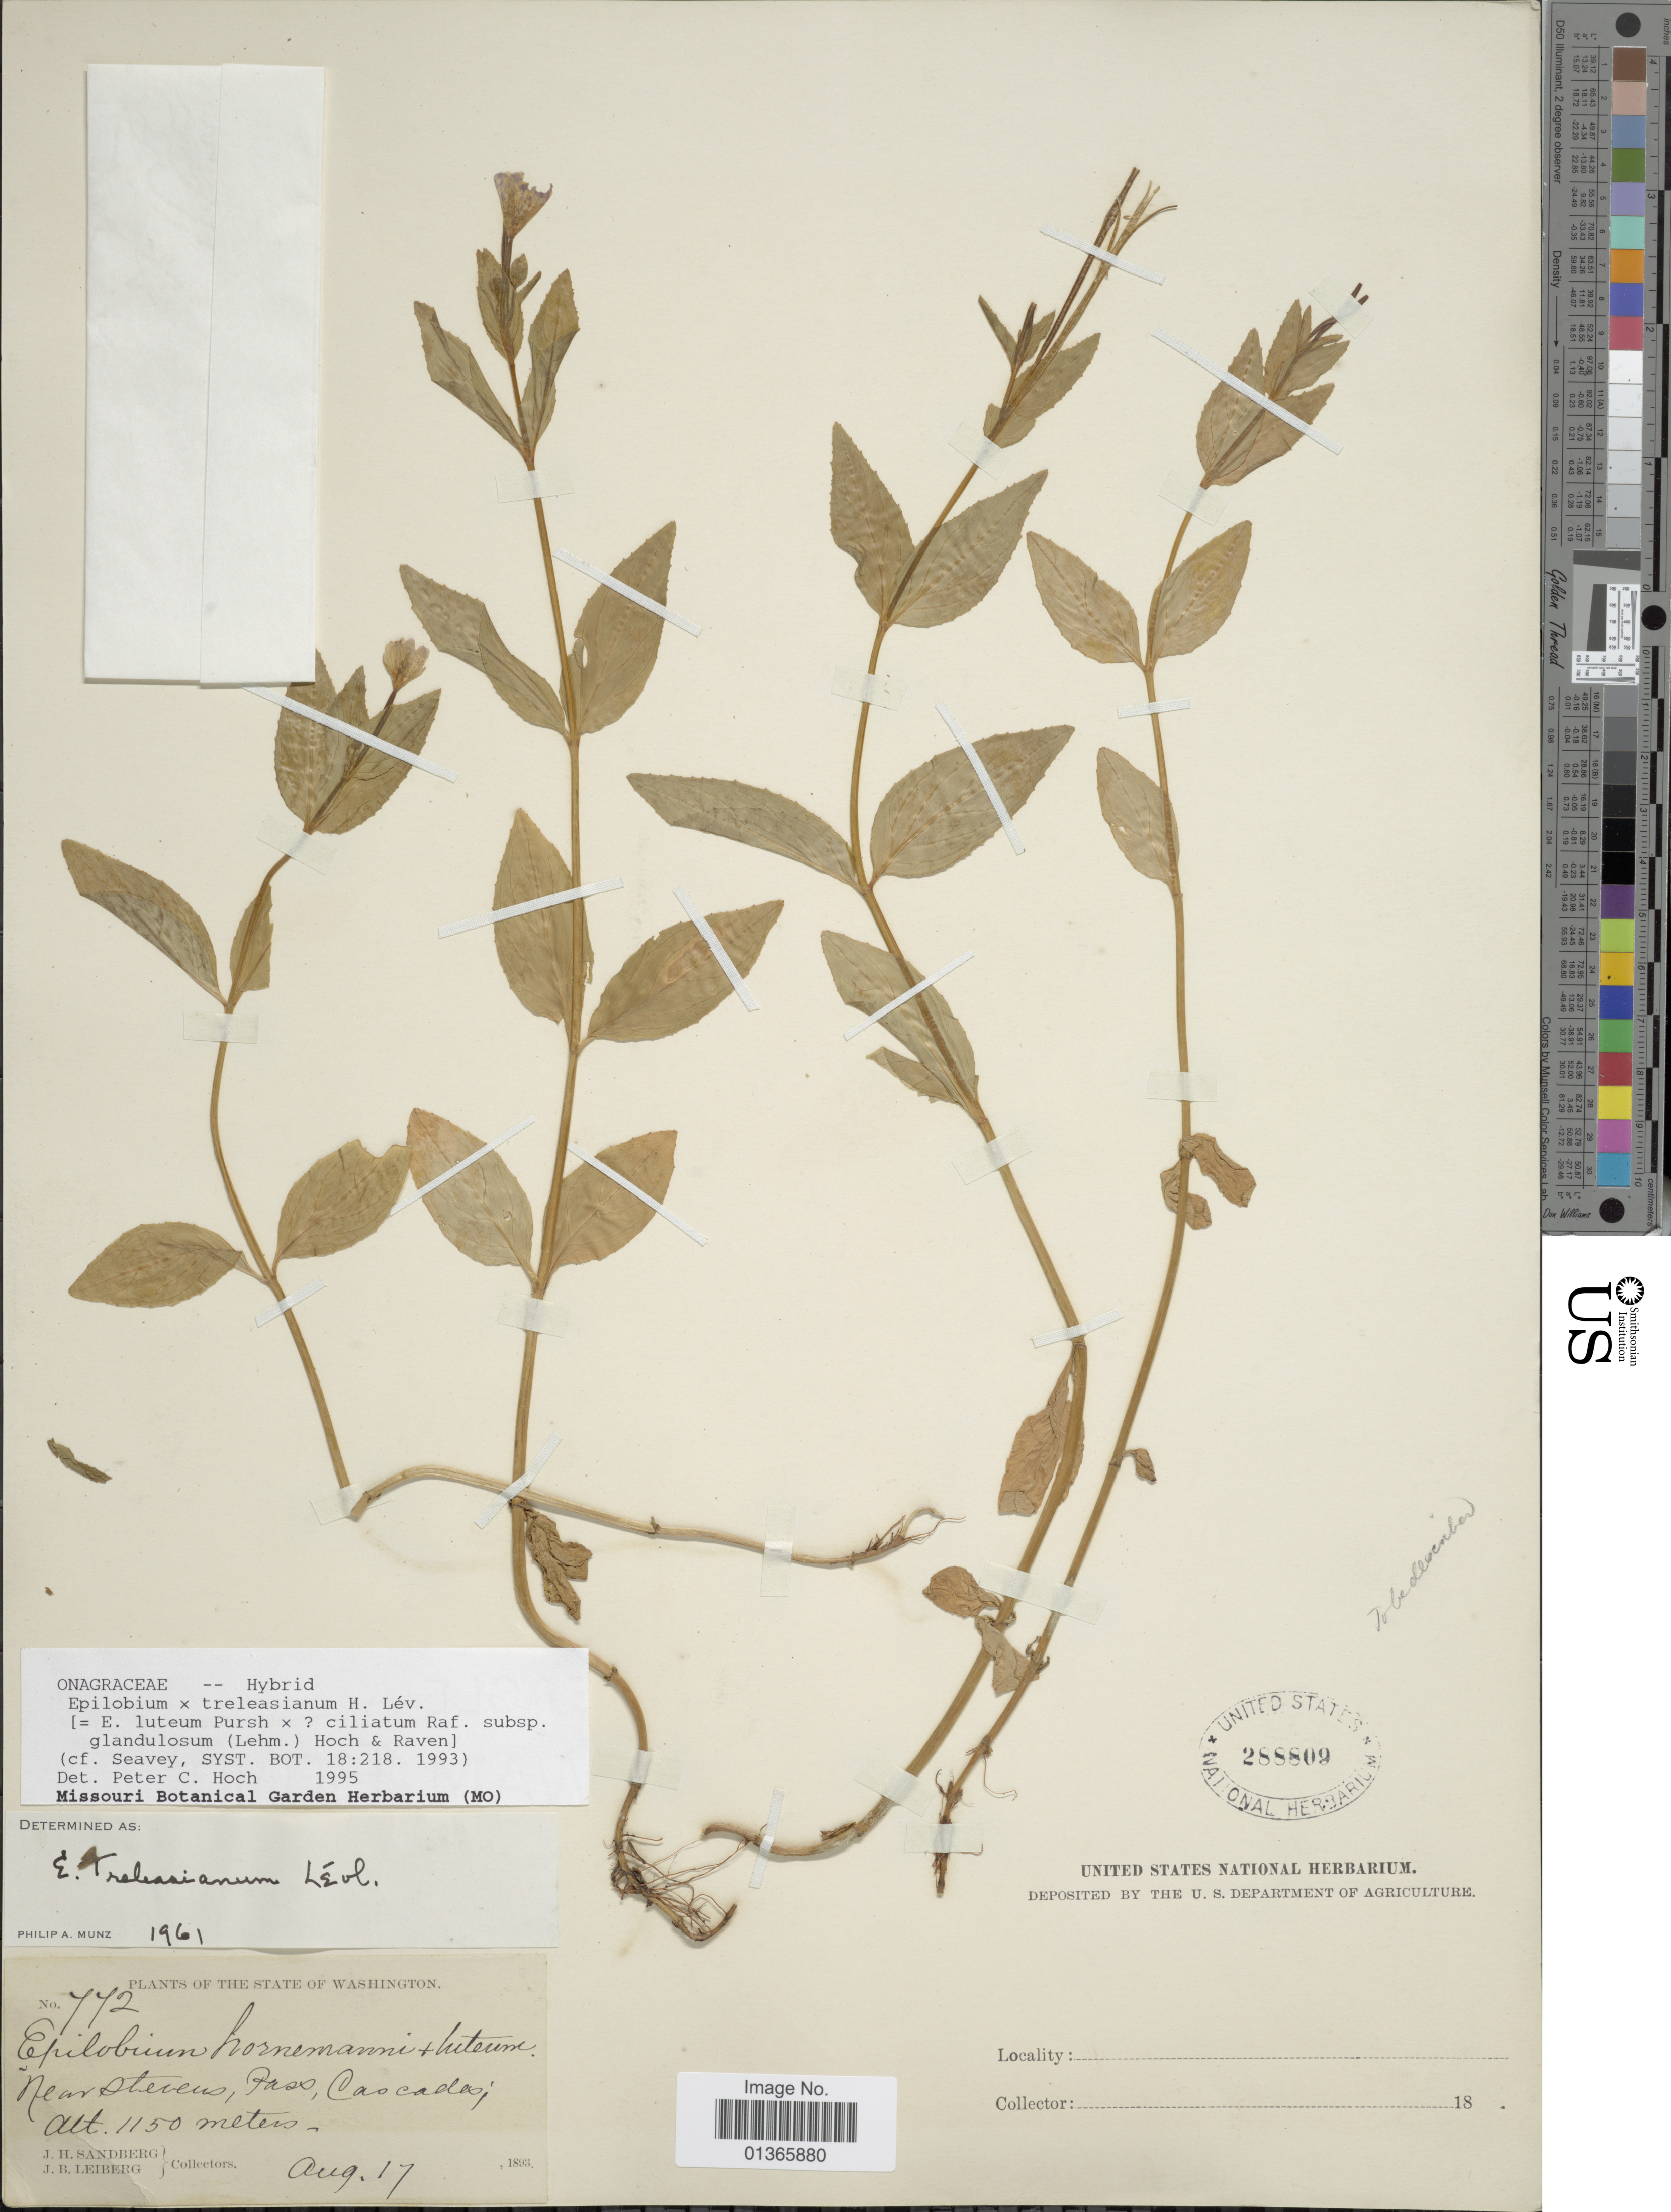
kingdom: Plantae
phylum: Tracheophyta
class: Magnoliopsida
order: Myrtales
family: Onagraceae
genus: Epilobium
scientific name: Epilobium x treleasianum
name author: H. Lév.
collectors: J. H. Sandberg & J. B. Leiberg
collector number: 772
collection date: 1893-08-17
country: United States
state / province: Washington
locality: Near Stevens Pass, Cascades.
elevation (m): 1150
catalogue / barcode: US 288809